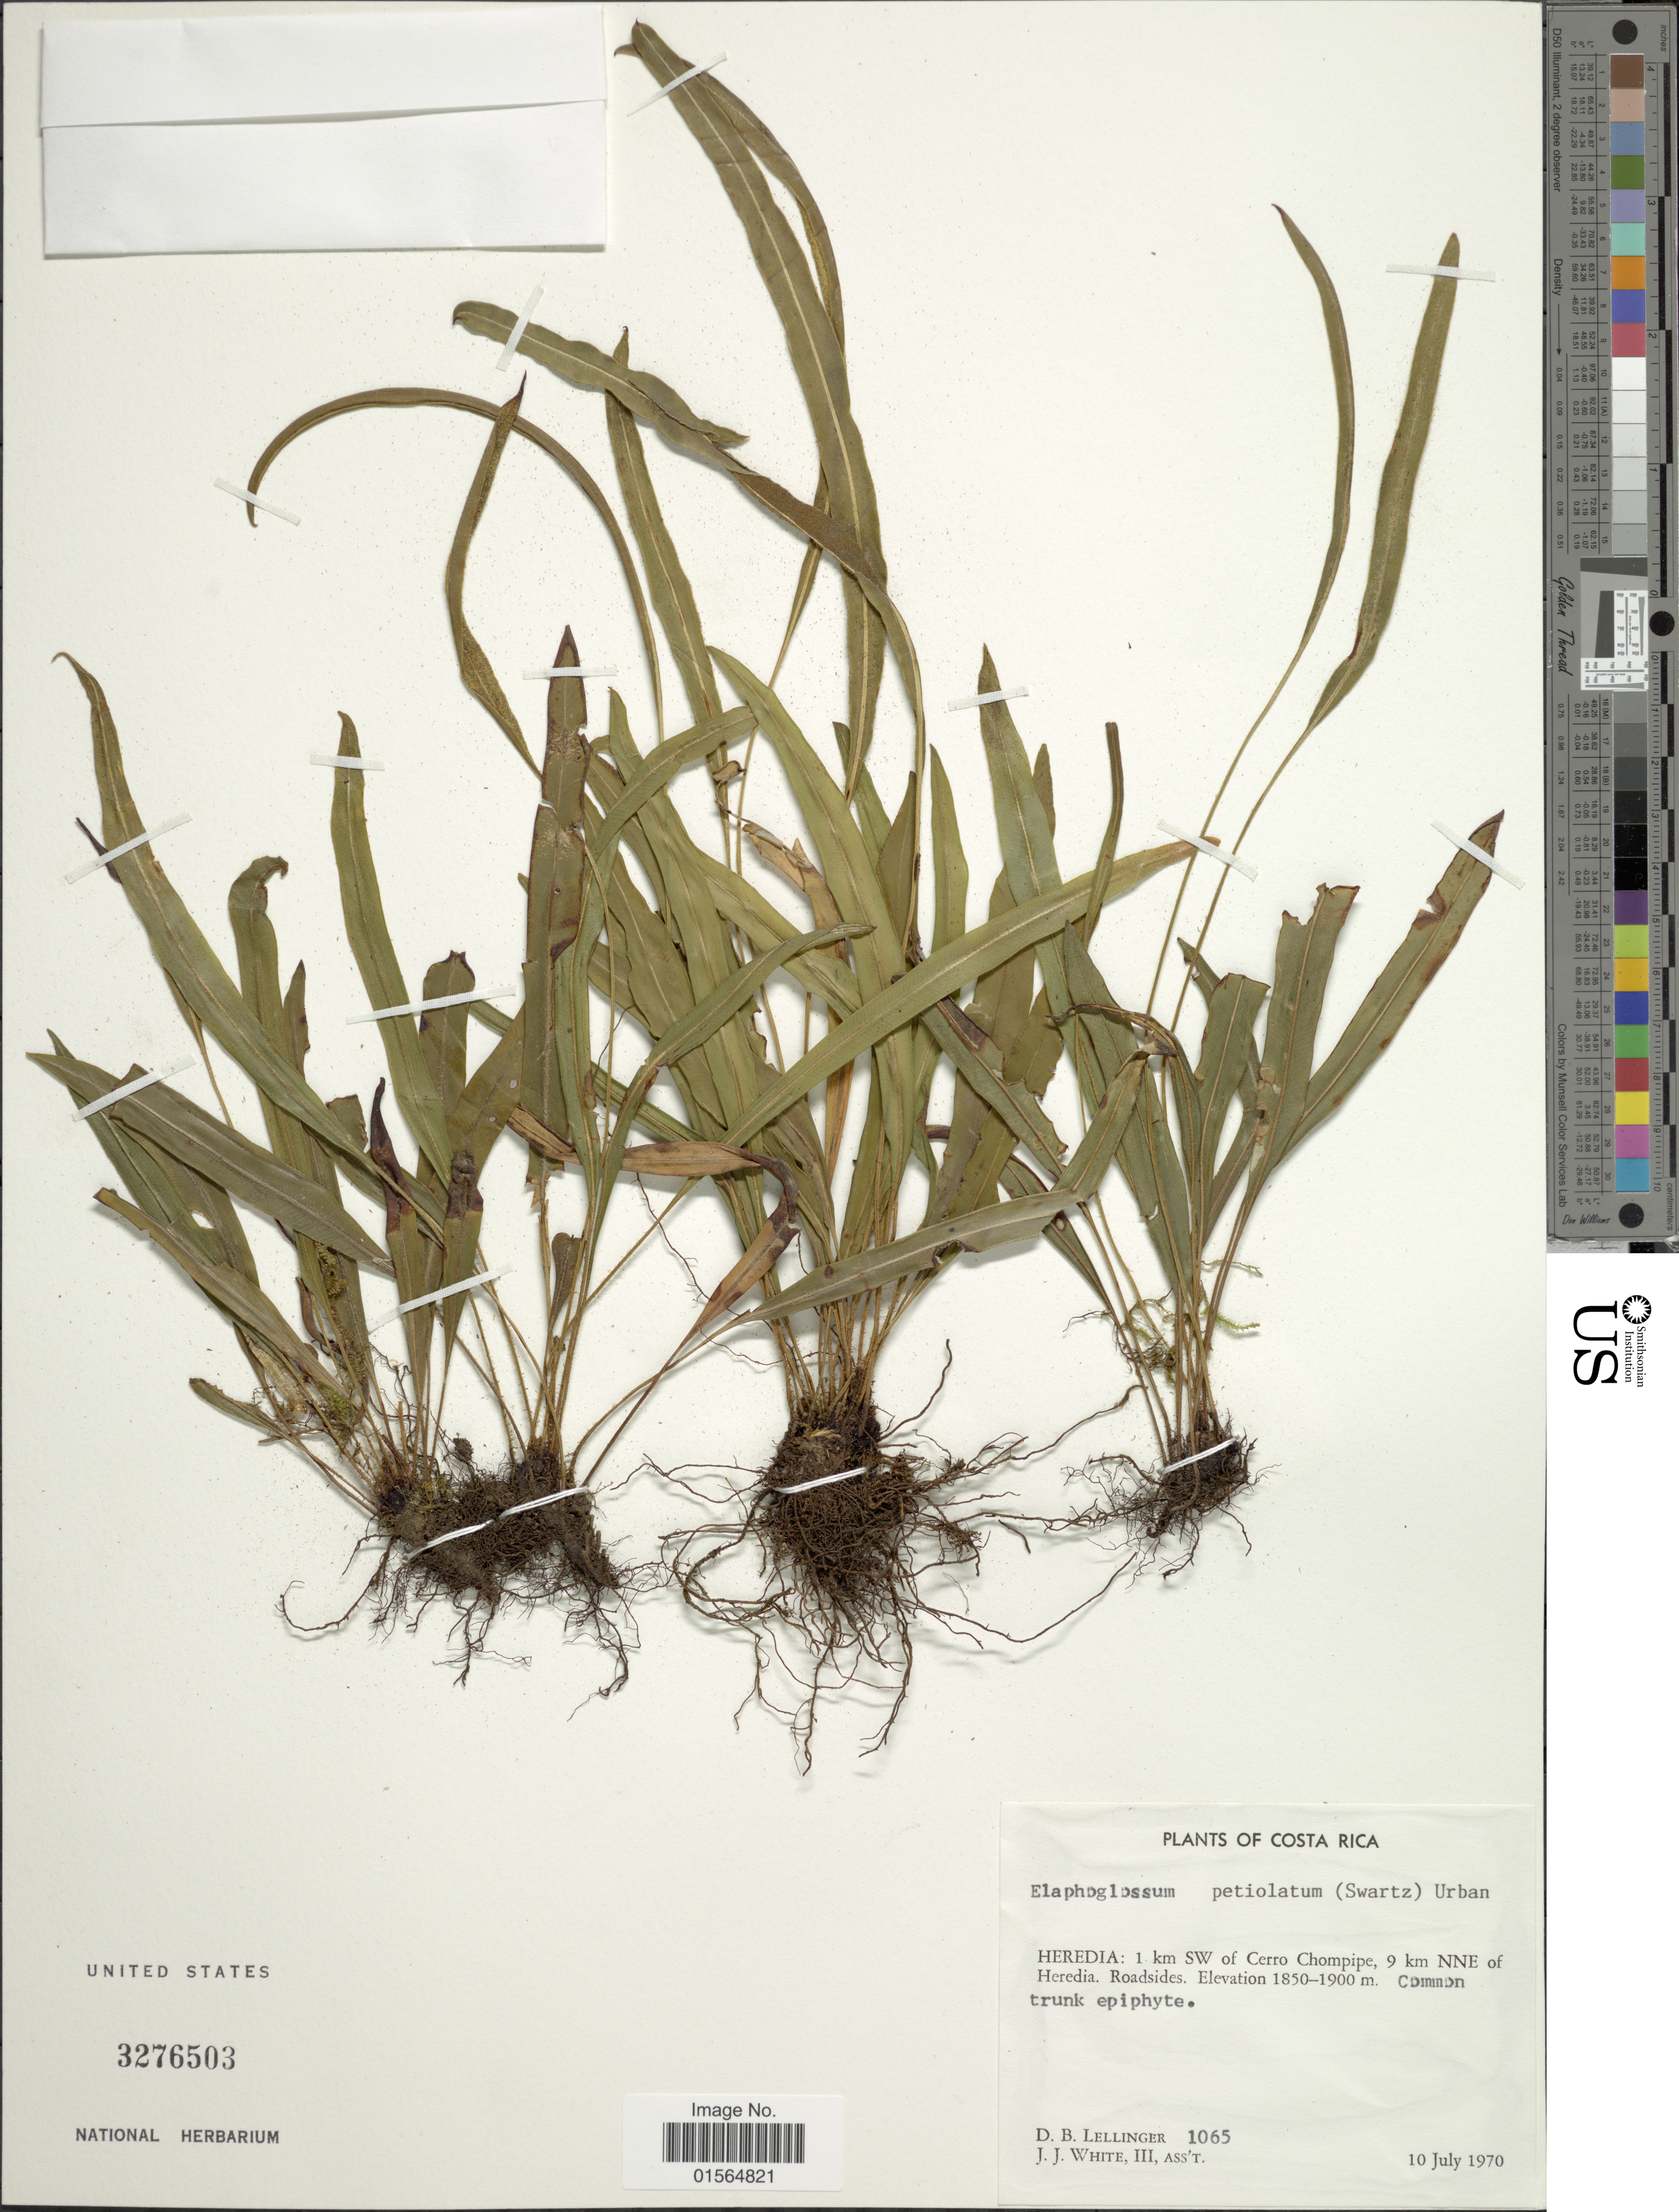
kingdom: Plantae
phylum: Tracheophyta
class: Polypodiopsida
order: Polypodiales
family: Dryopteridaceae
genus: Elaphoglossum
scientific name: Elaphoglossum petiolatum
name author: (Sw.) Urb.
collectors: D. B. Lellinger & J. J. White III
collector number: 1065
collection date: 1970-07-10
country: Costa Rica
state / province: Heredia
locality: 1 km SW of Cerro Chompipe, 9 km NNE of Heredia. Roadsides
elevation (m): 1850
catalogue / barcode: US 3276503